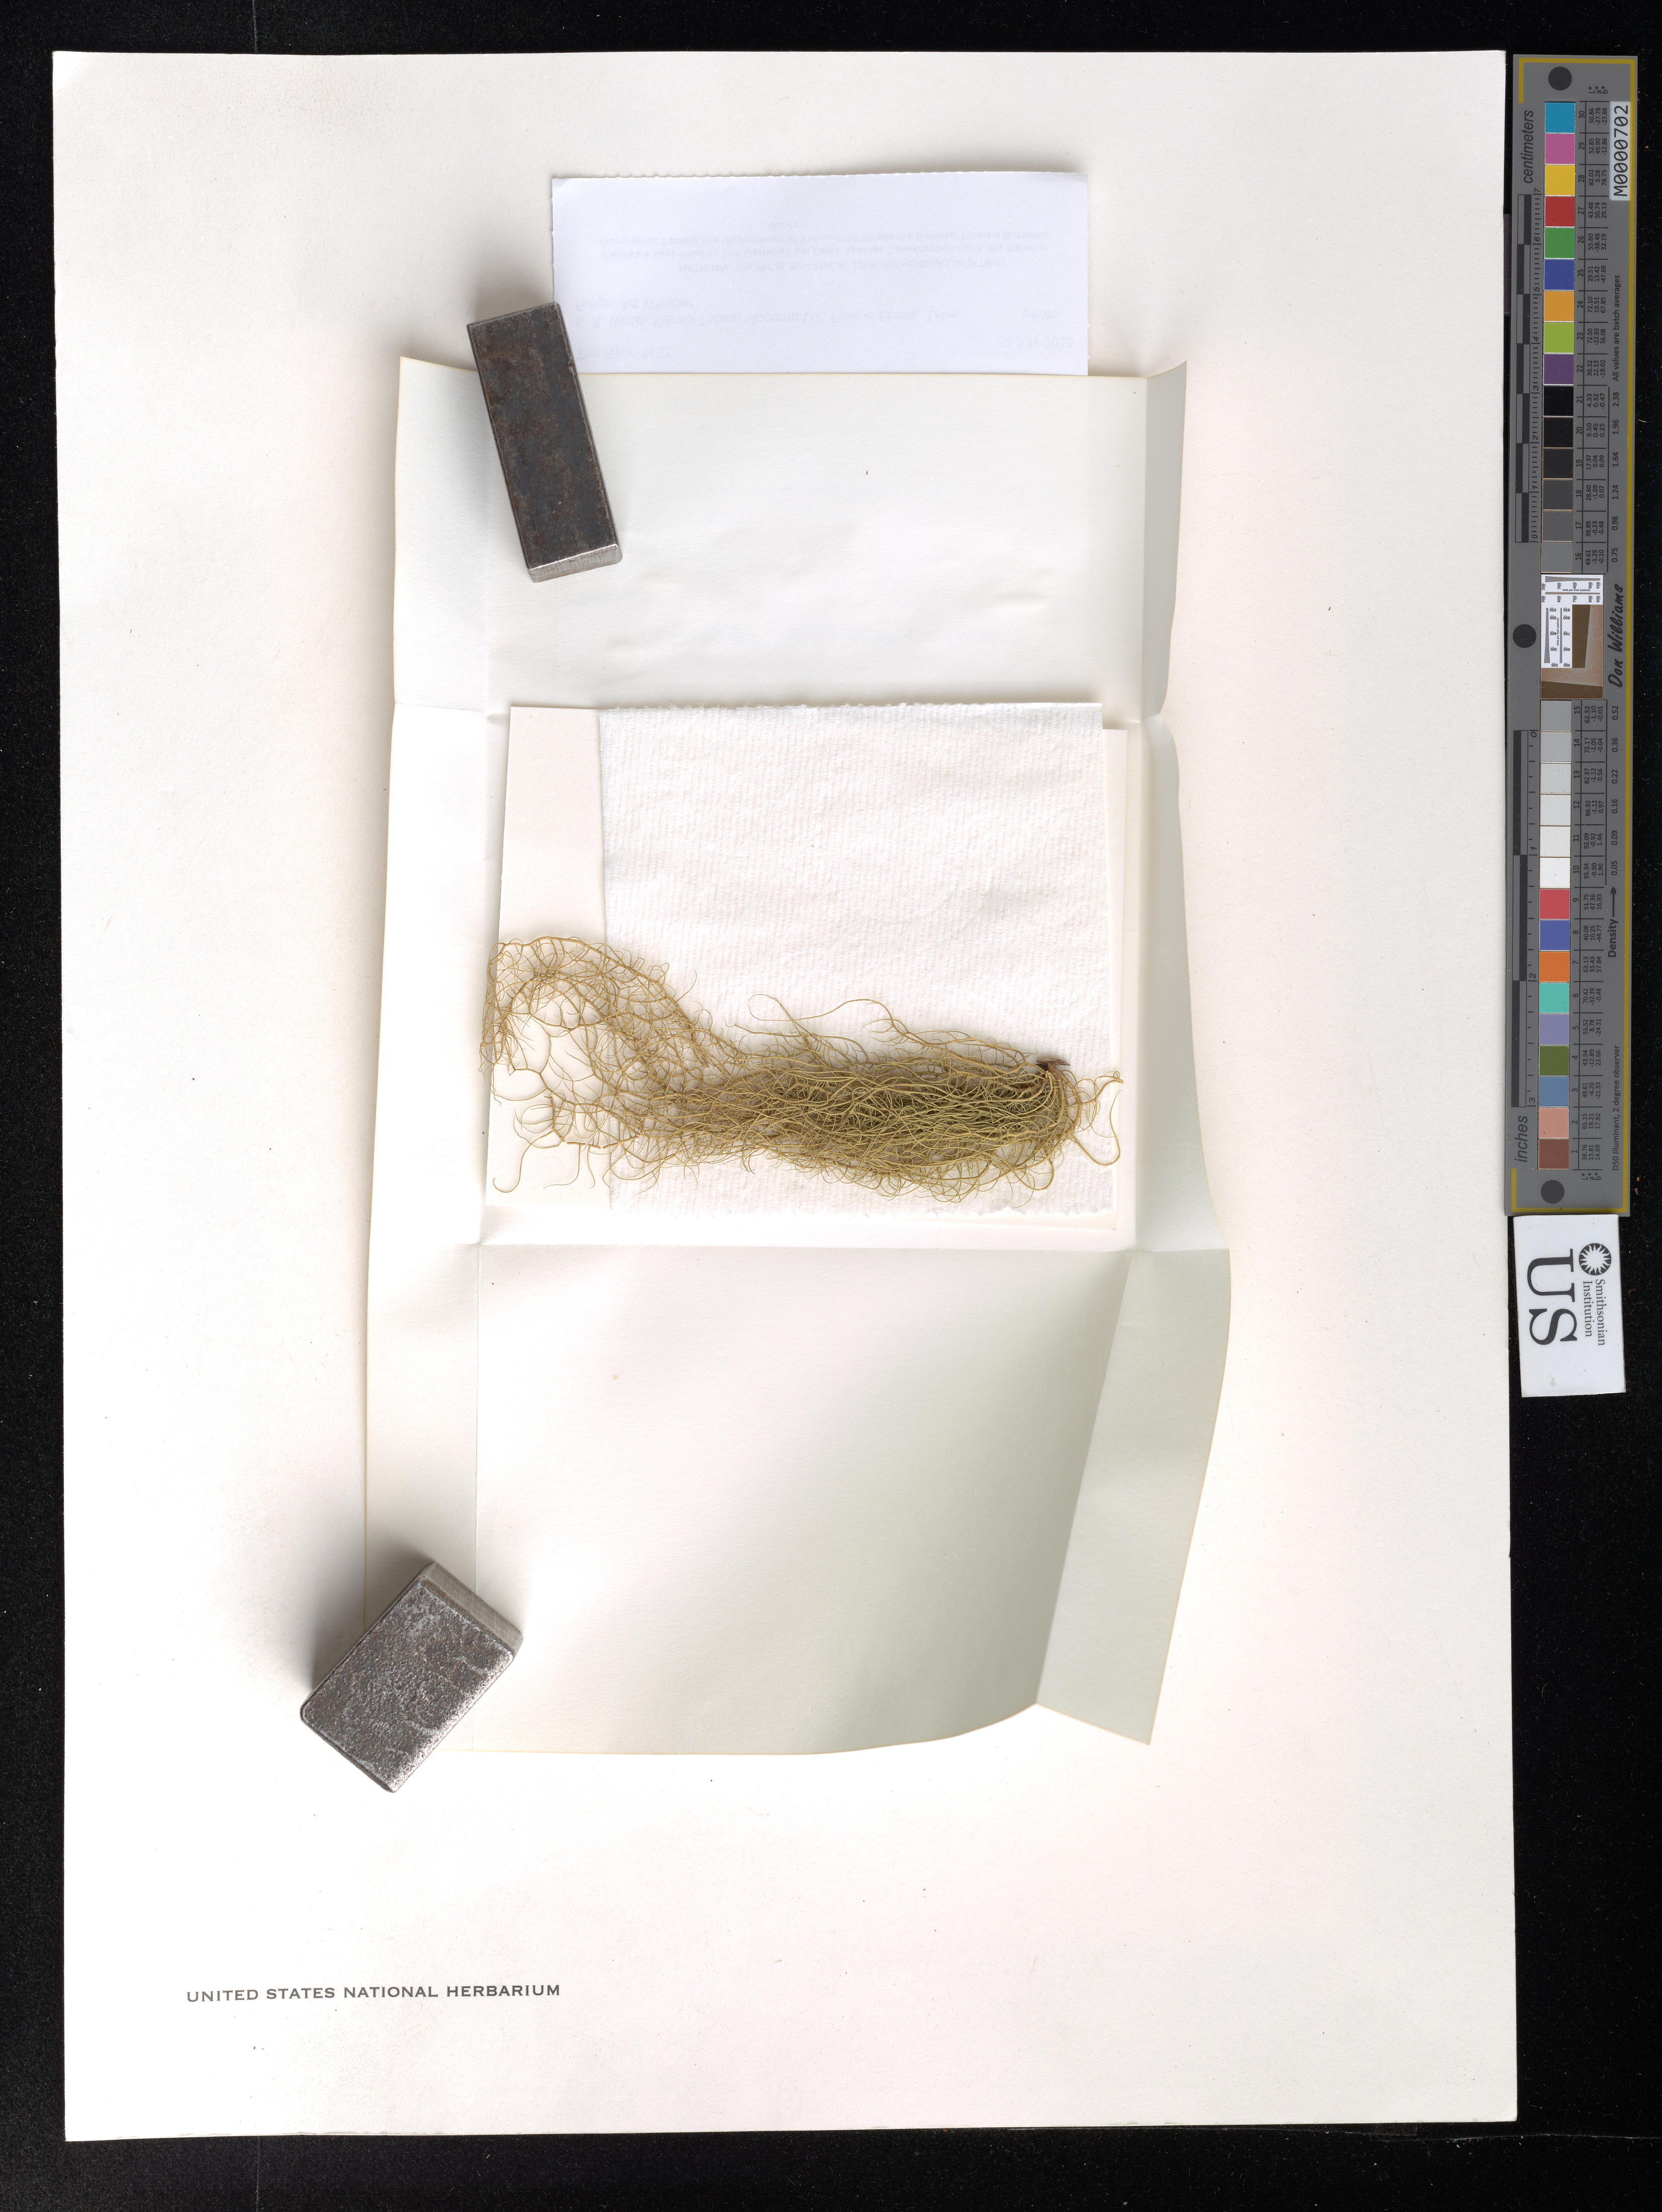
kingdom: Fungi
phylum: Ascomycota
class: Lecanoromycetes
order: Lecanorales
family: Parmeliaceae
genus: Usnea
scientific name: Usnea sp.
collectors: T. W. Flynn et al.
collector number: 8402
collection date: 2016-06-02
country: Samoa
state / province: Atua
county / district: Upolu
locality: Le Mafa pass. Cattle & Sheep Research & Development Station - Le Mafa gate area.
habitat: Pasture land and road cuts with secondary vegetation.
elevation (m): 288